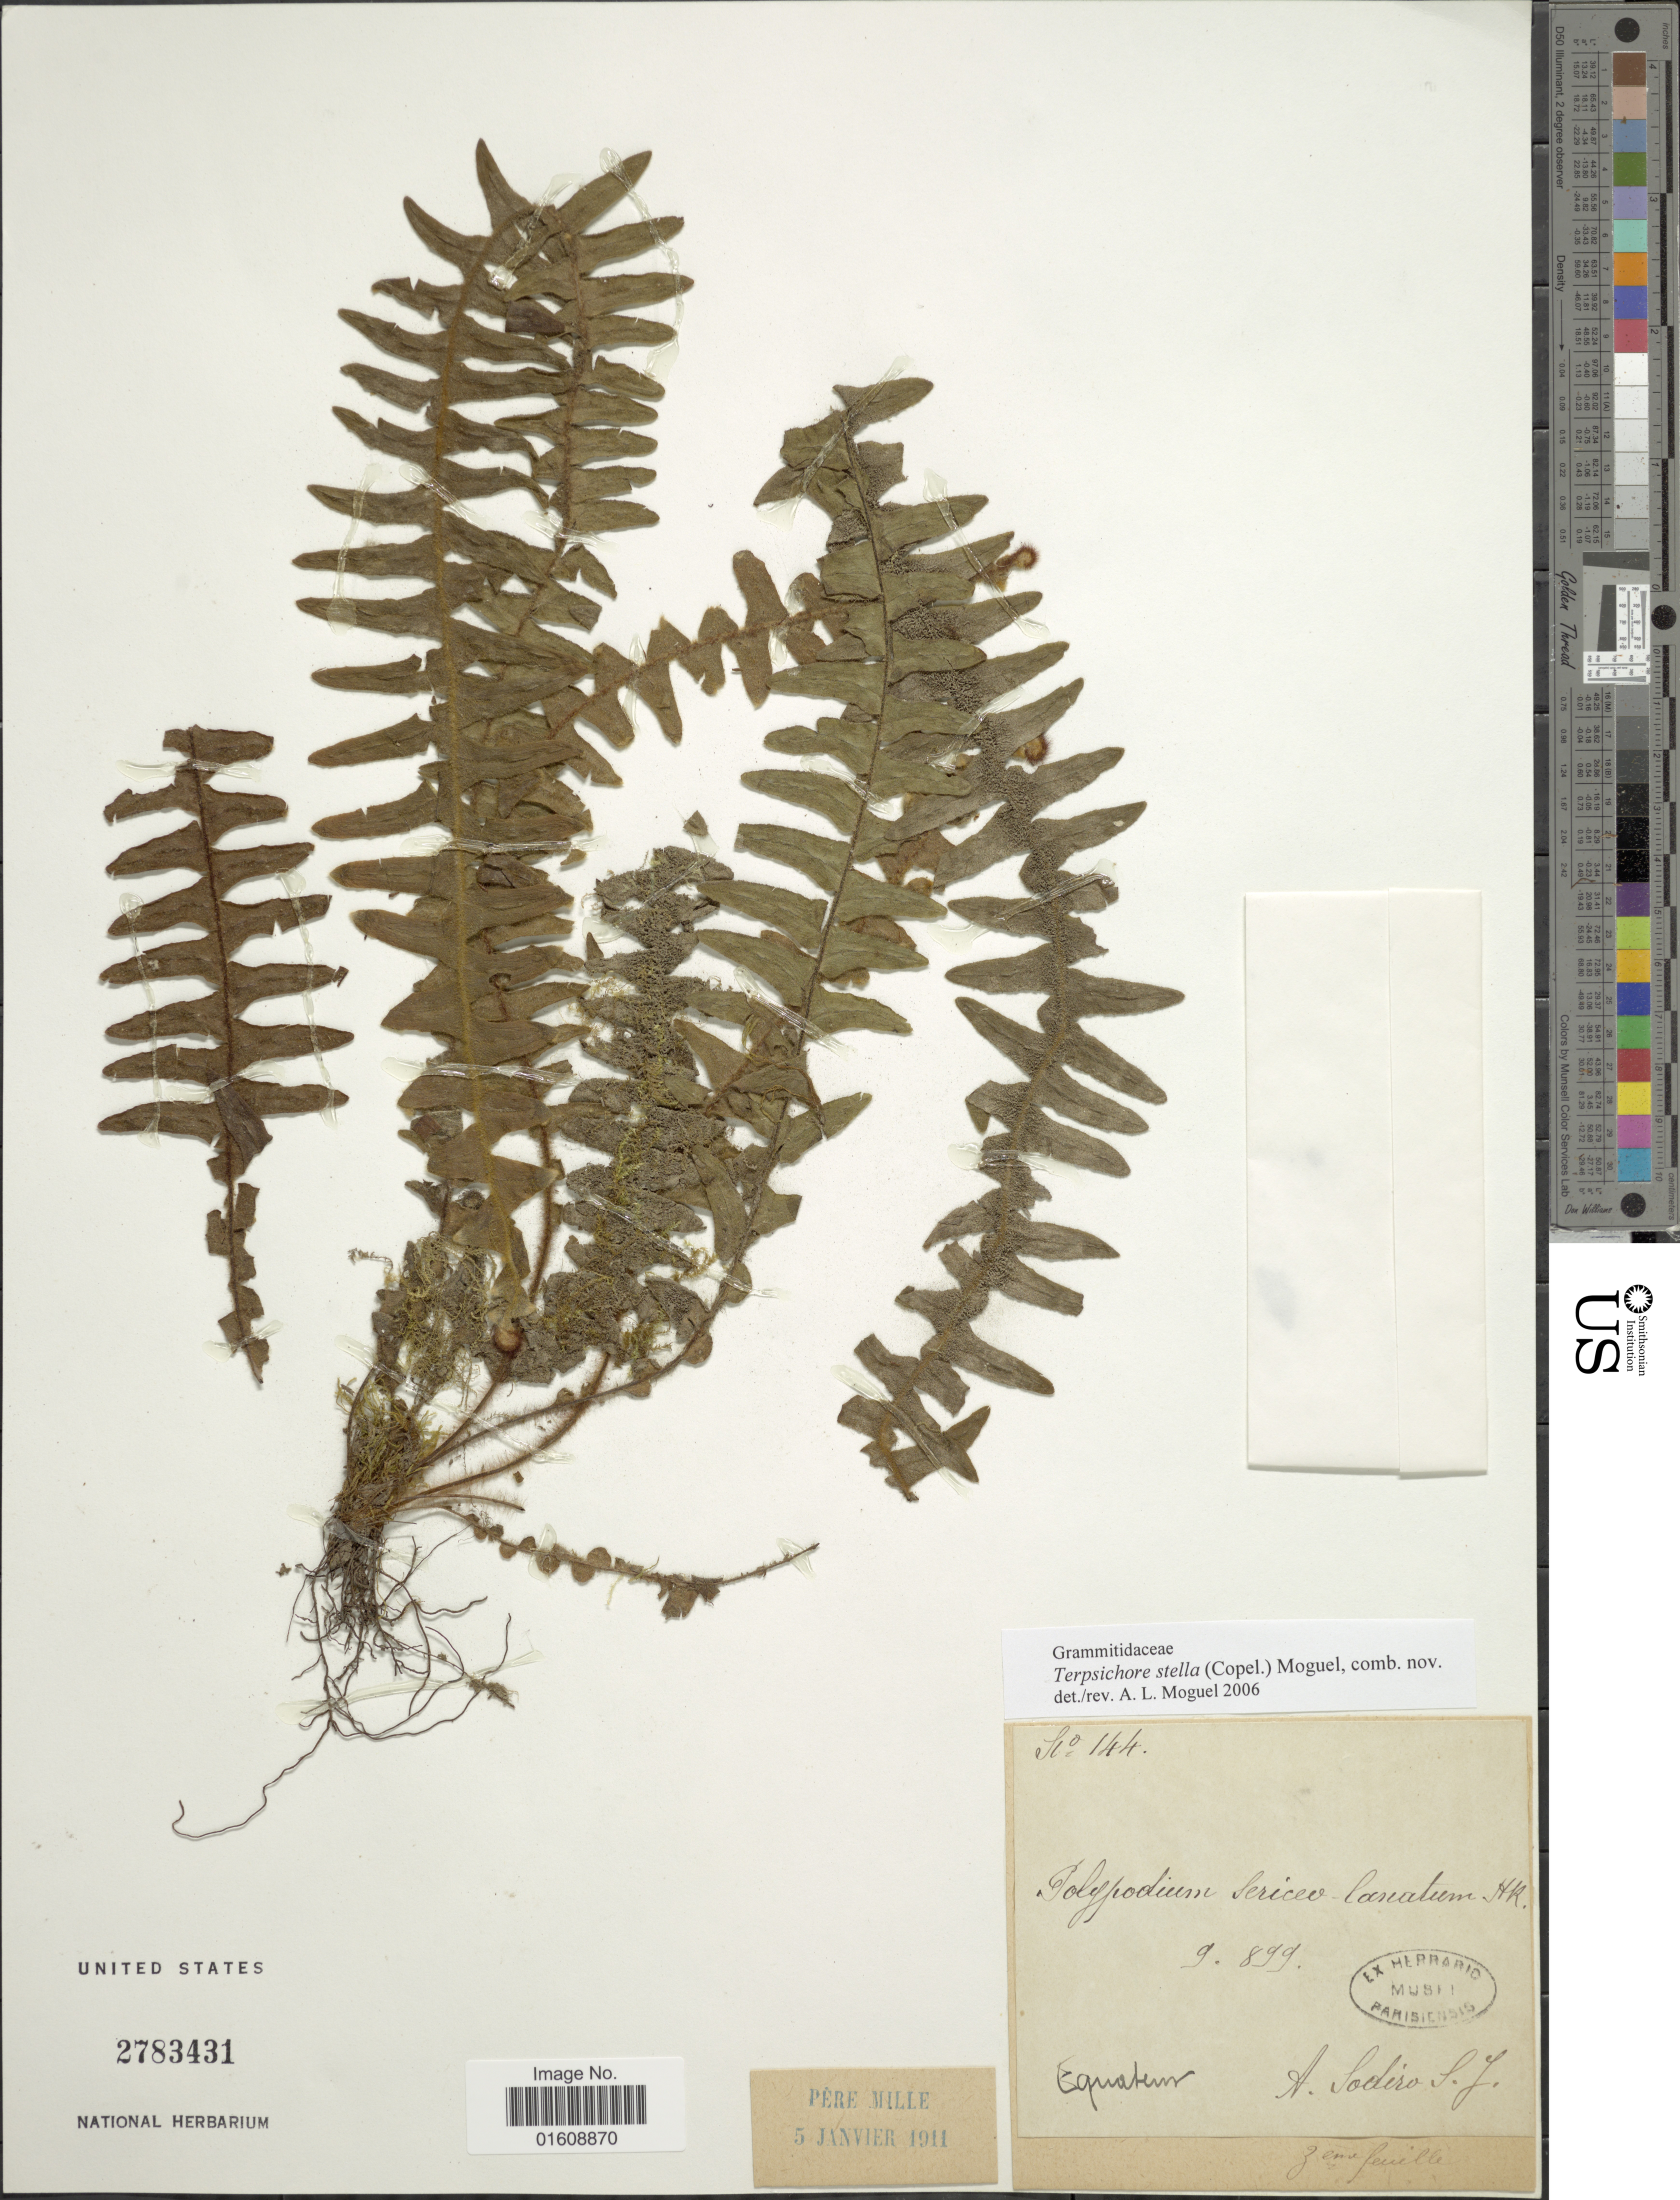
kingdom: Plantae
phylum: Tracheophyta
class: Polypodiopsida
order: Polypodiales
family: Polypodiaceae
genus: Alansmia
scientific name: Alansmia stella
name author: (Copel.) Moguel & M. Kessler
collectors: A. Sodiro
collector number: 144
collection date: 1899-09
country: Ecuador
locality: Equateur [unsure placement]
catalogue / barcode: US 2783431